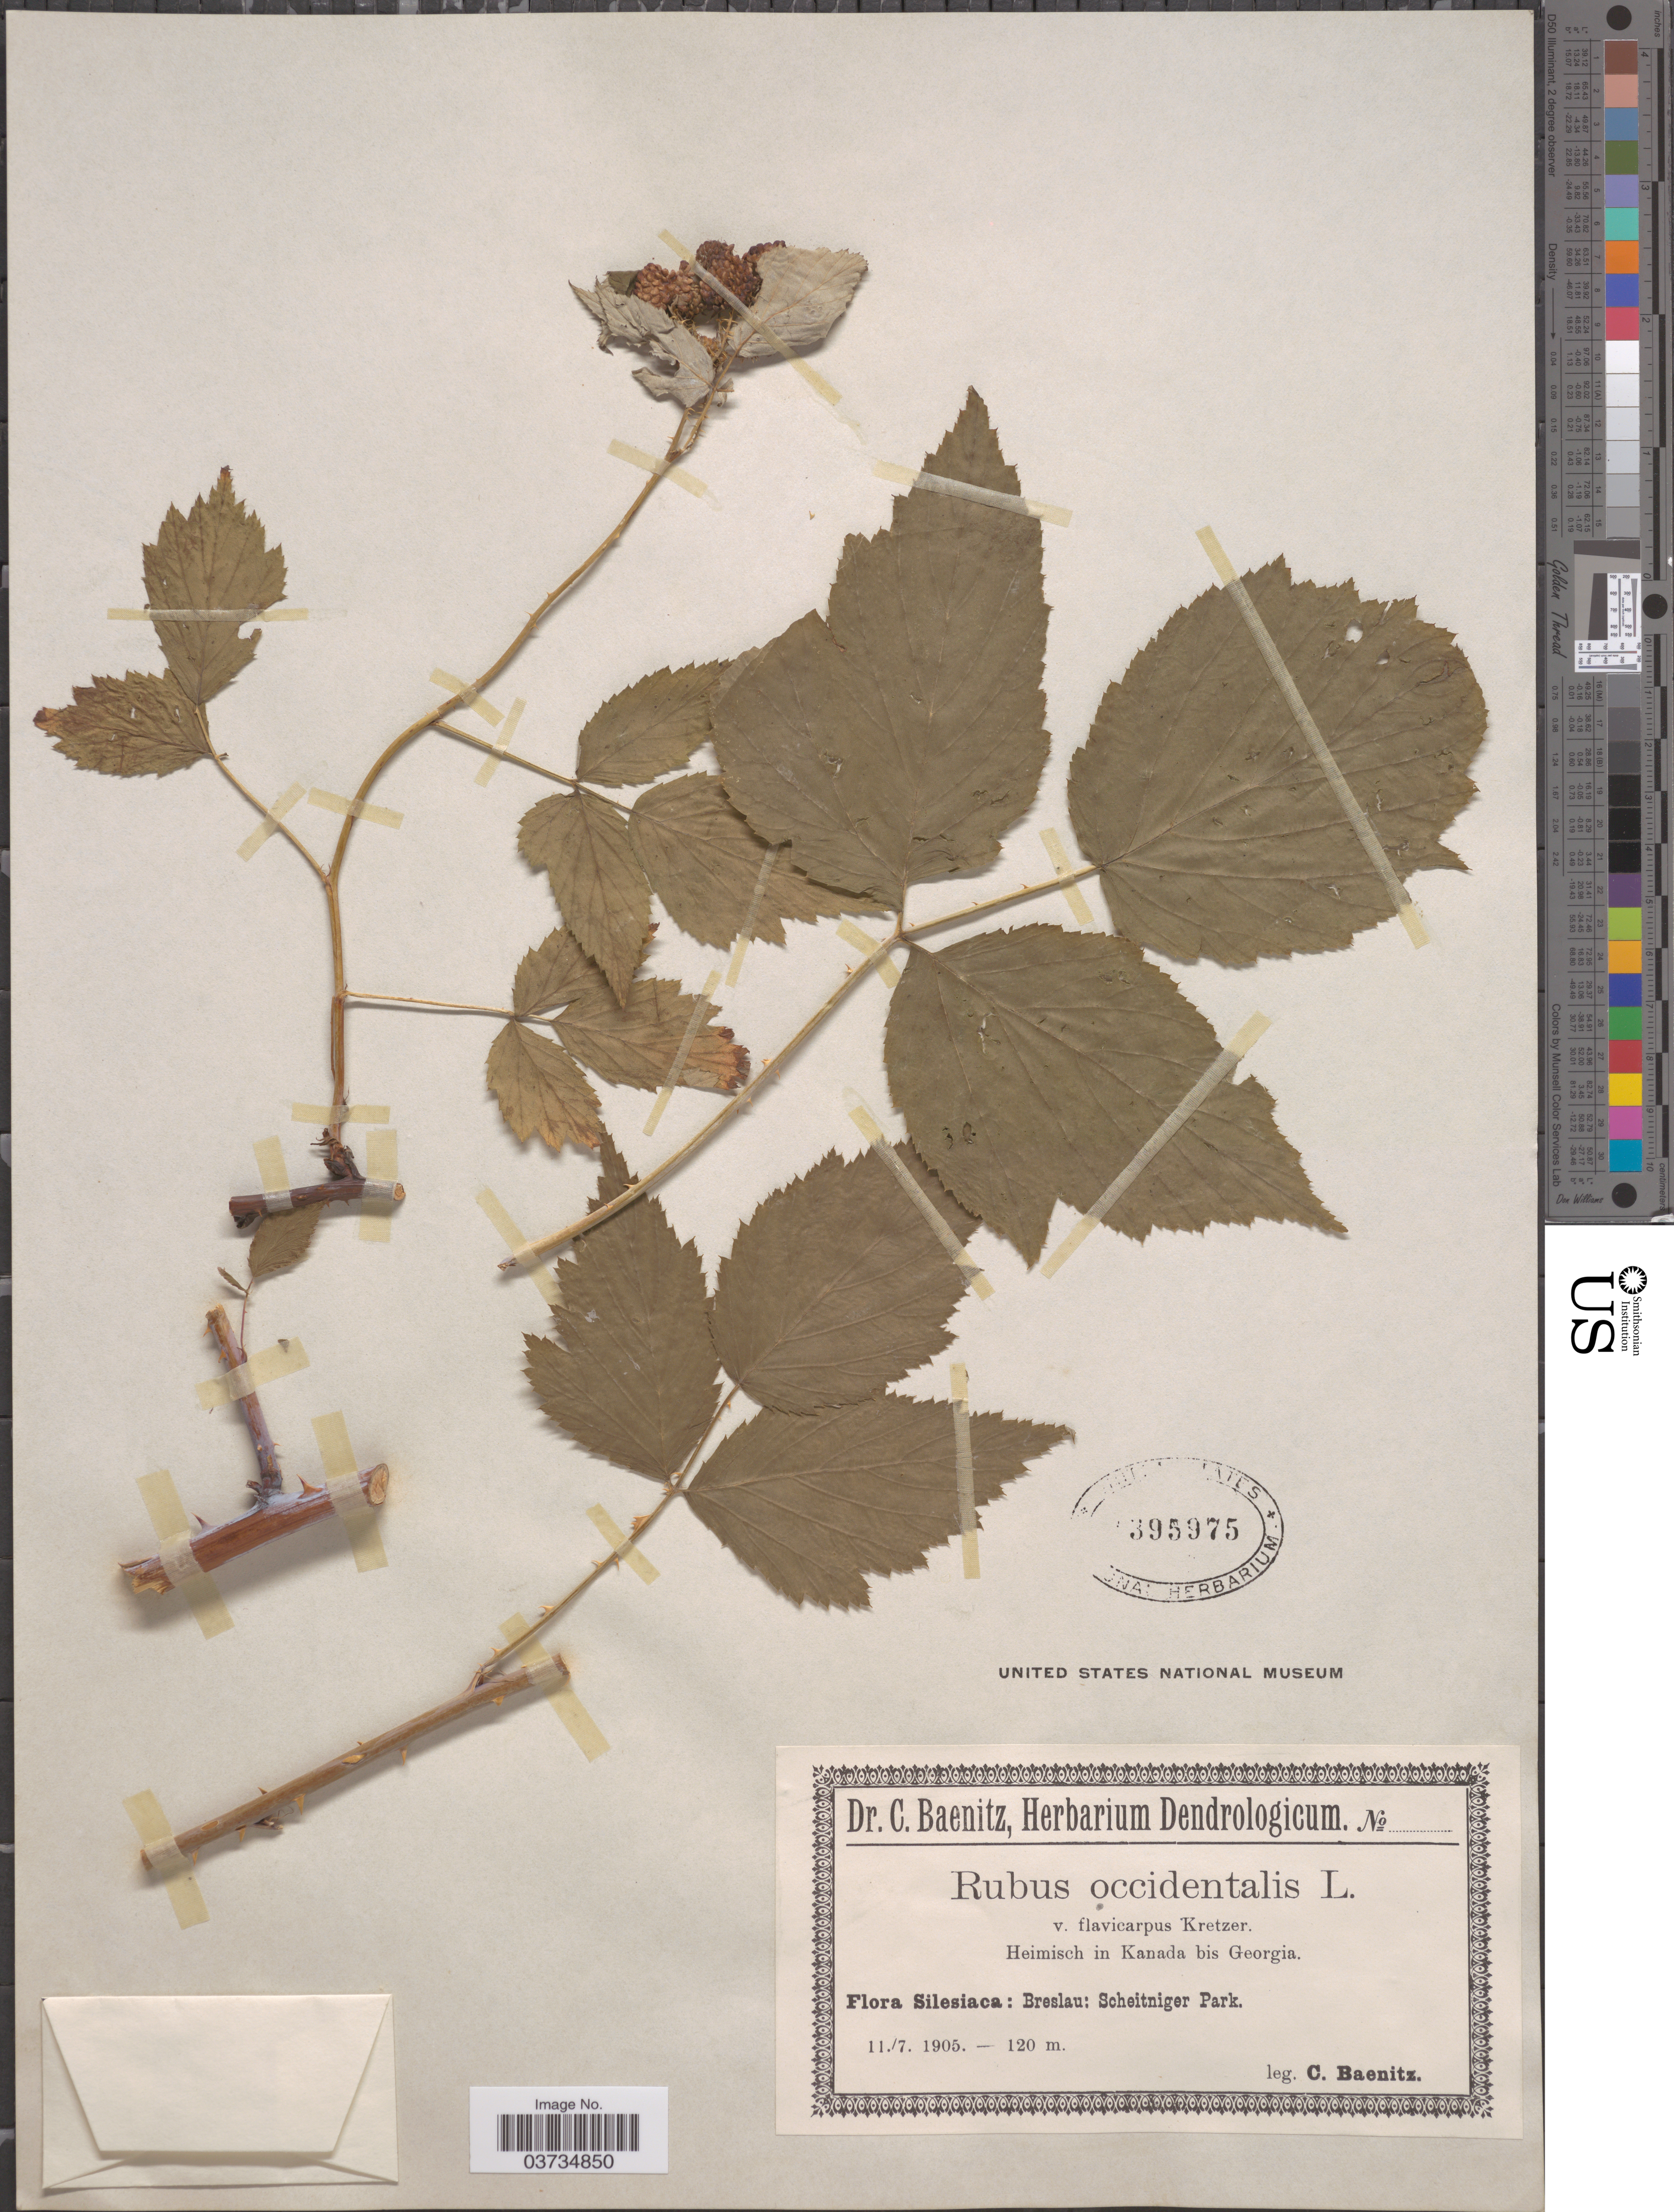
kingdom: Plantae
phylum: Tracheophyta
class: Magnoliopsida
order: Rosales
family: Rosaceae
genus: Rubus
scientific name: Rubus occidentalis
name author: L.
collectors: C. G. Baenitz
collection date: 1905-07-11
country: Poland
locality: Silesiaca: Breslau: Scheitniger Park.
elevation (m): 120